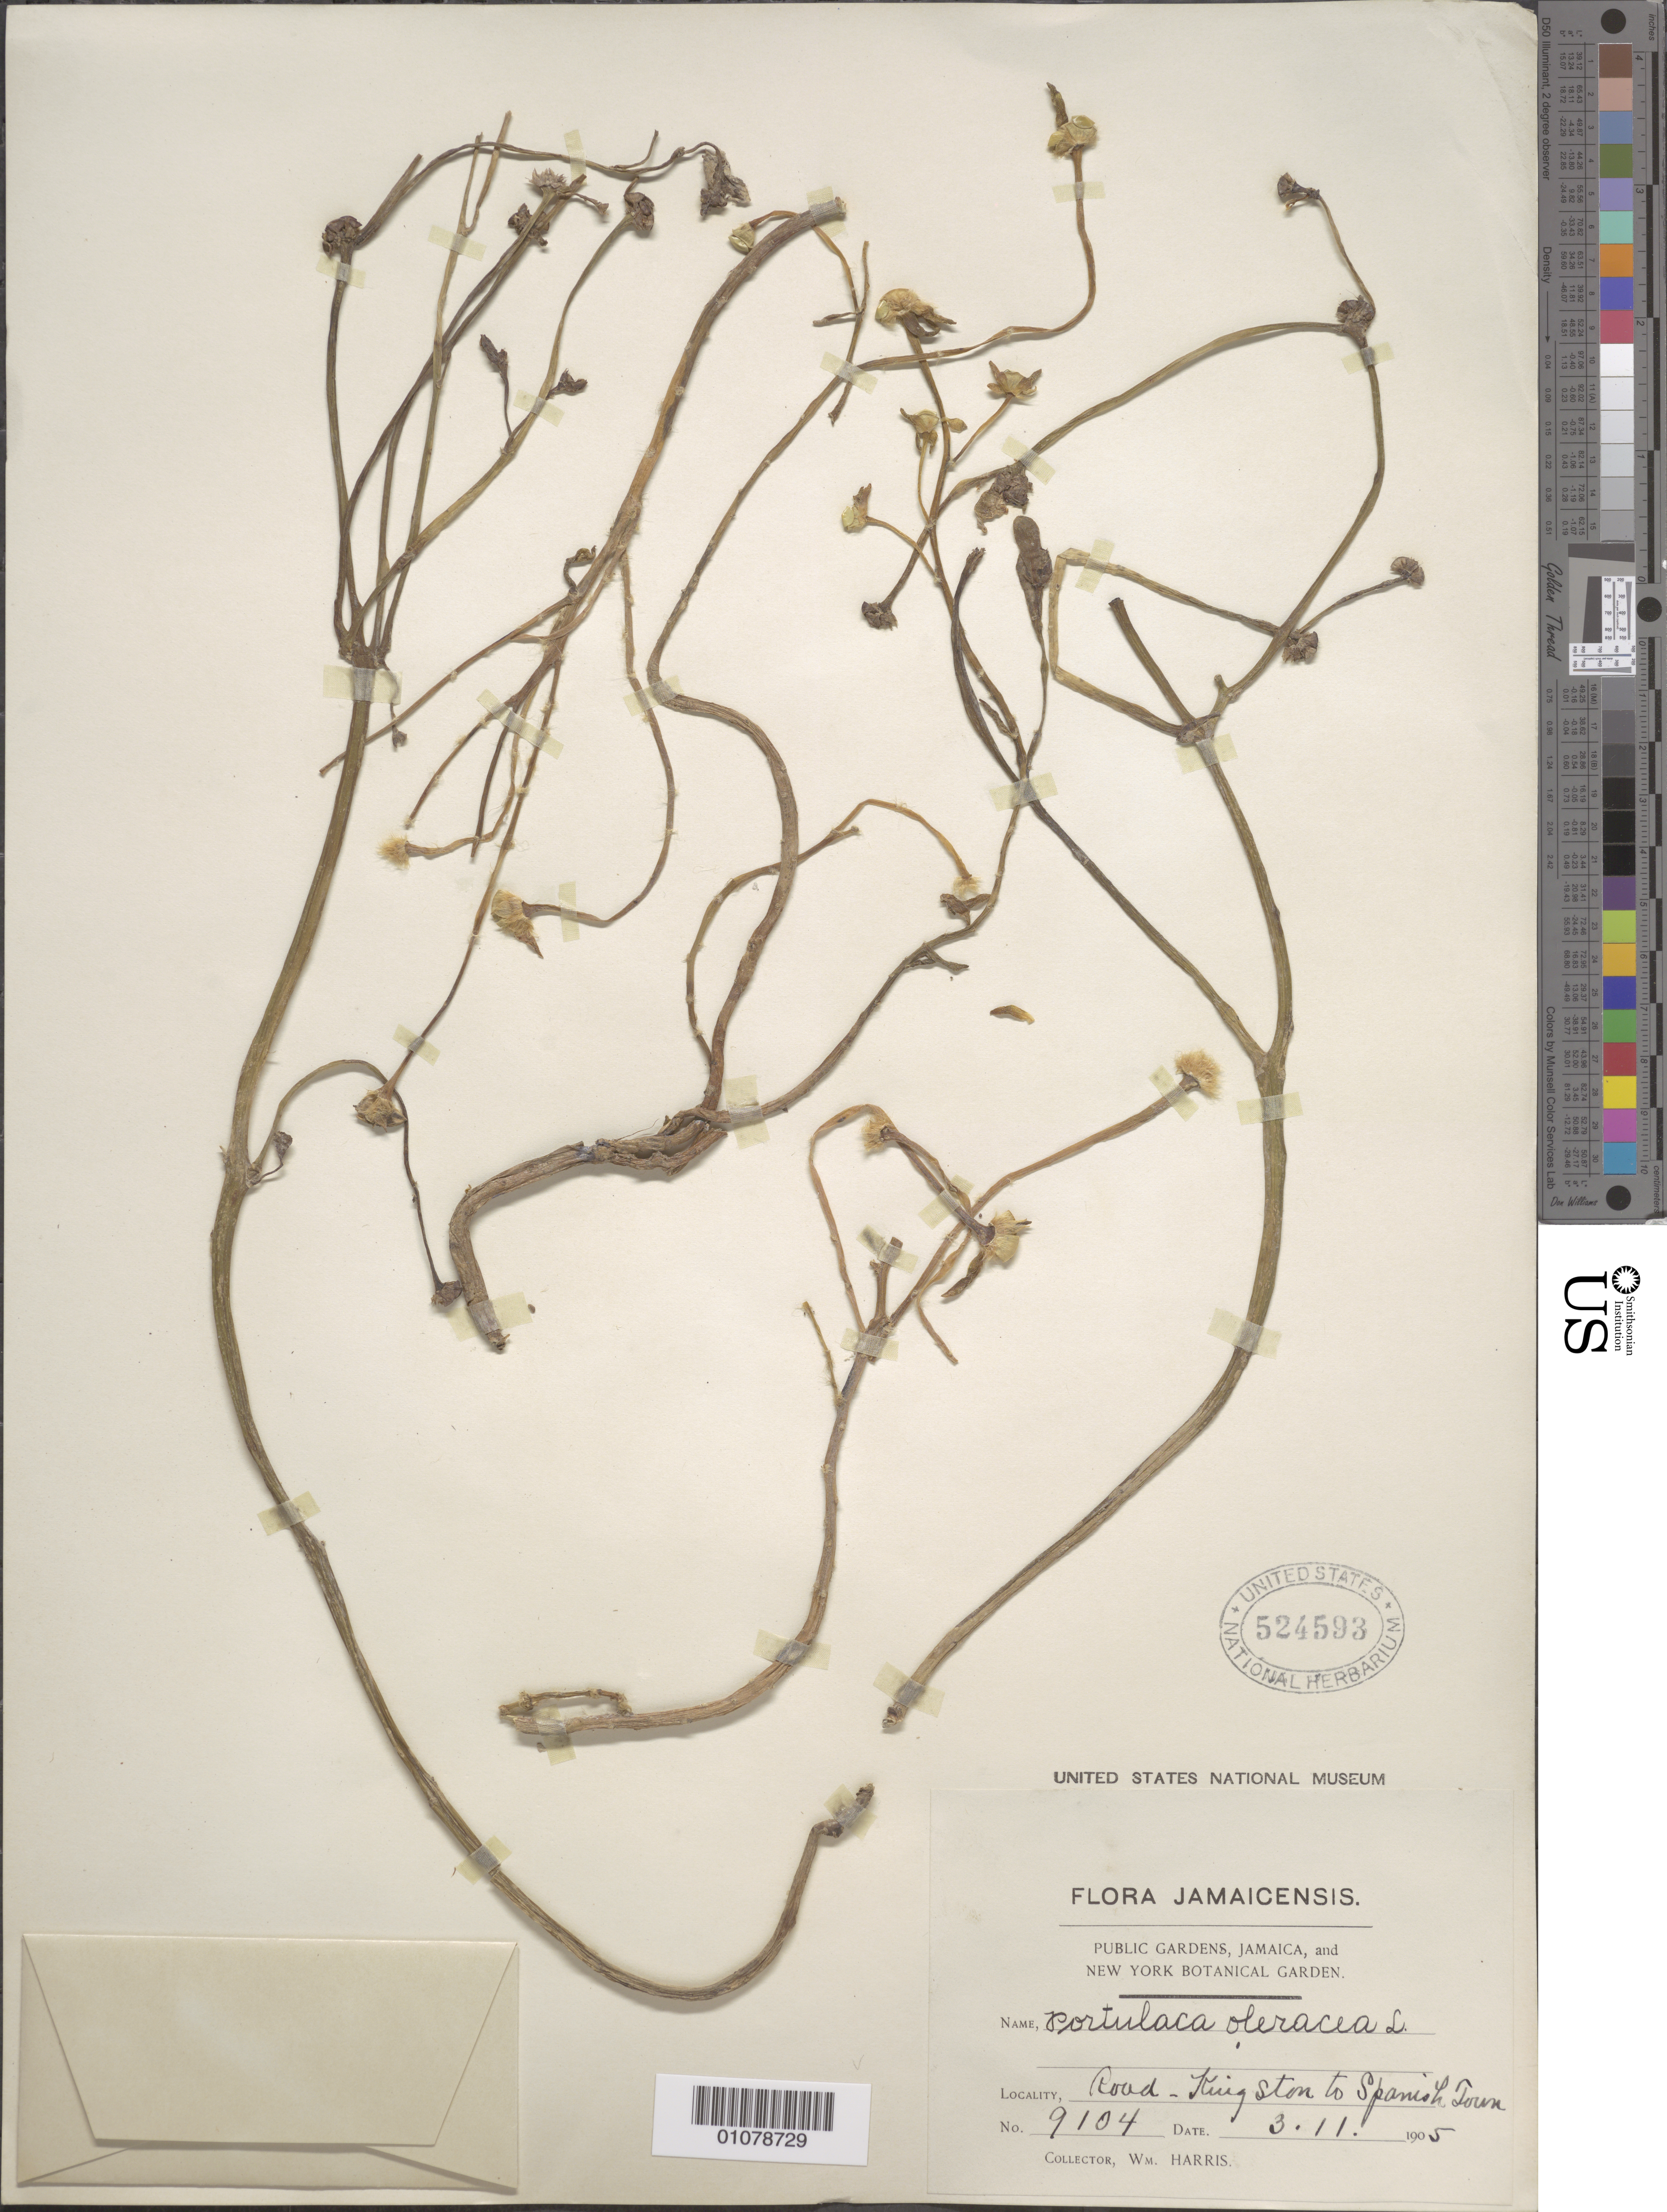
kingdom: Plantae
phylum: Tracheophyta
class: Magnoliopsida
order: Caryophyllales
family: Portulacaceae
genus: Portulaca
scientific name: Portulaca oleracea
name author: L.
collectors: W. Harris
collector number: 9104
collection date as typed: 03 Nov 1905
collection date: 1905-11-03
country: Jamaica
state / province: Saint Andrew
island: Jamaica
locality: Road-Kingston to Spanish Town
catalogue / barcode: US 524593